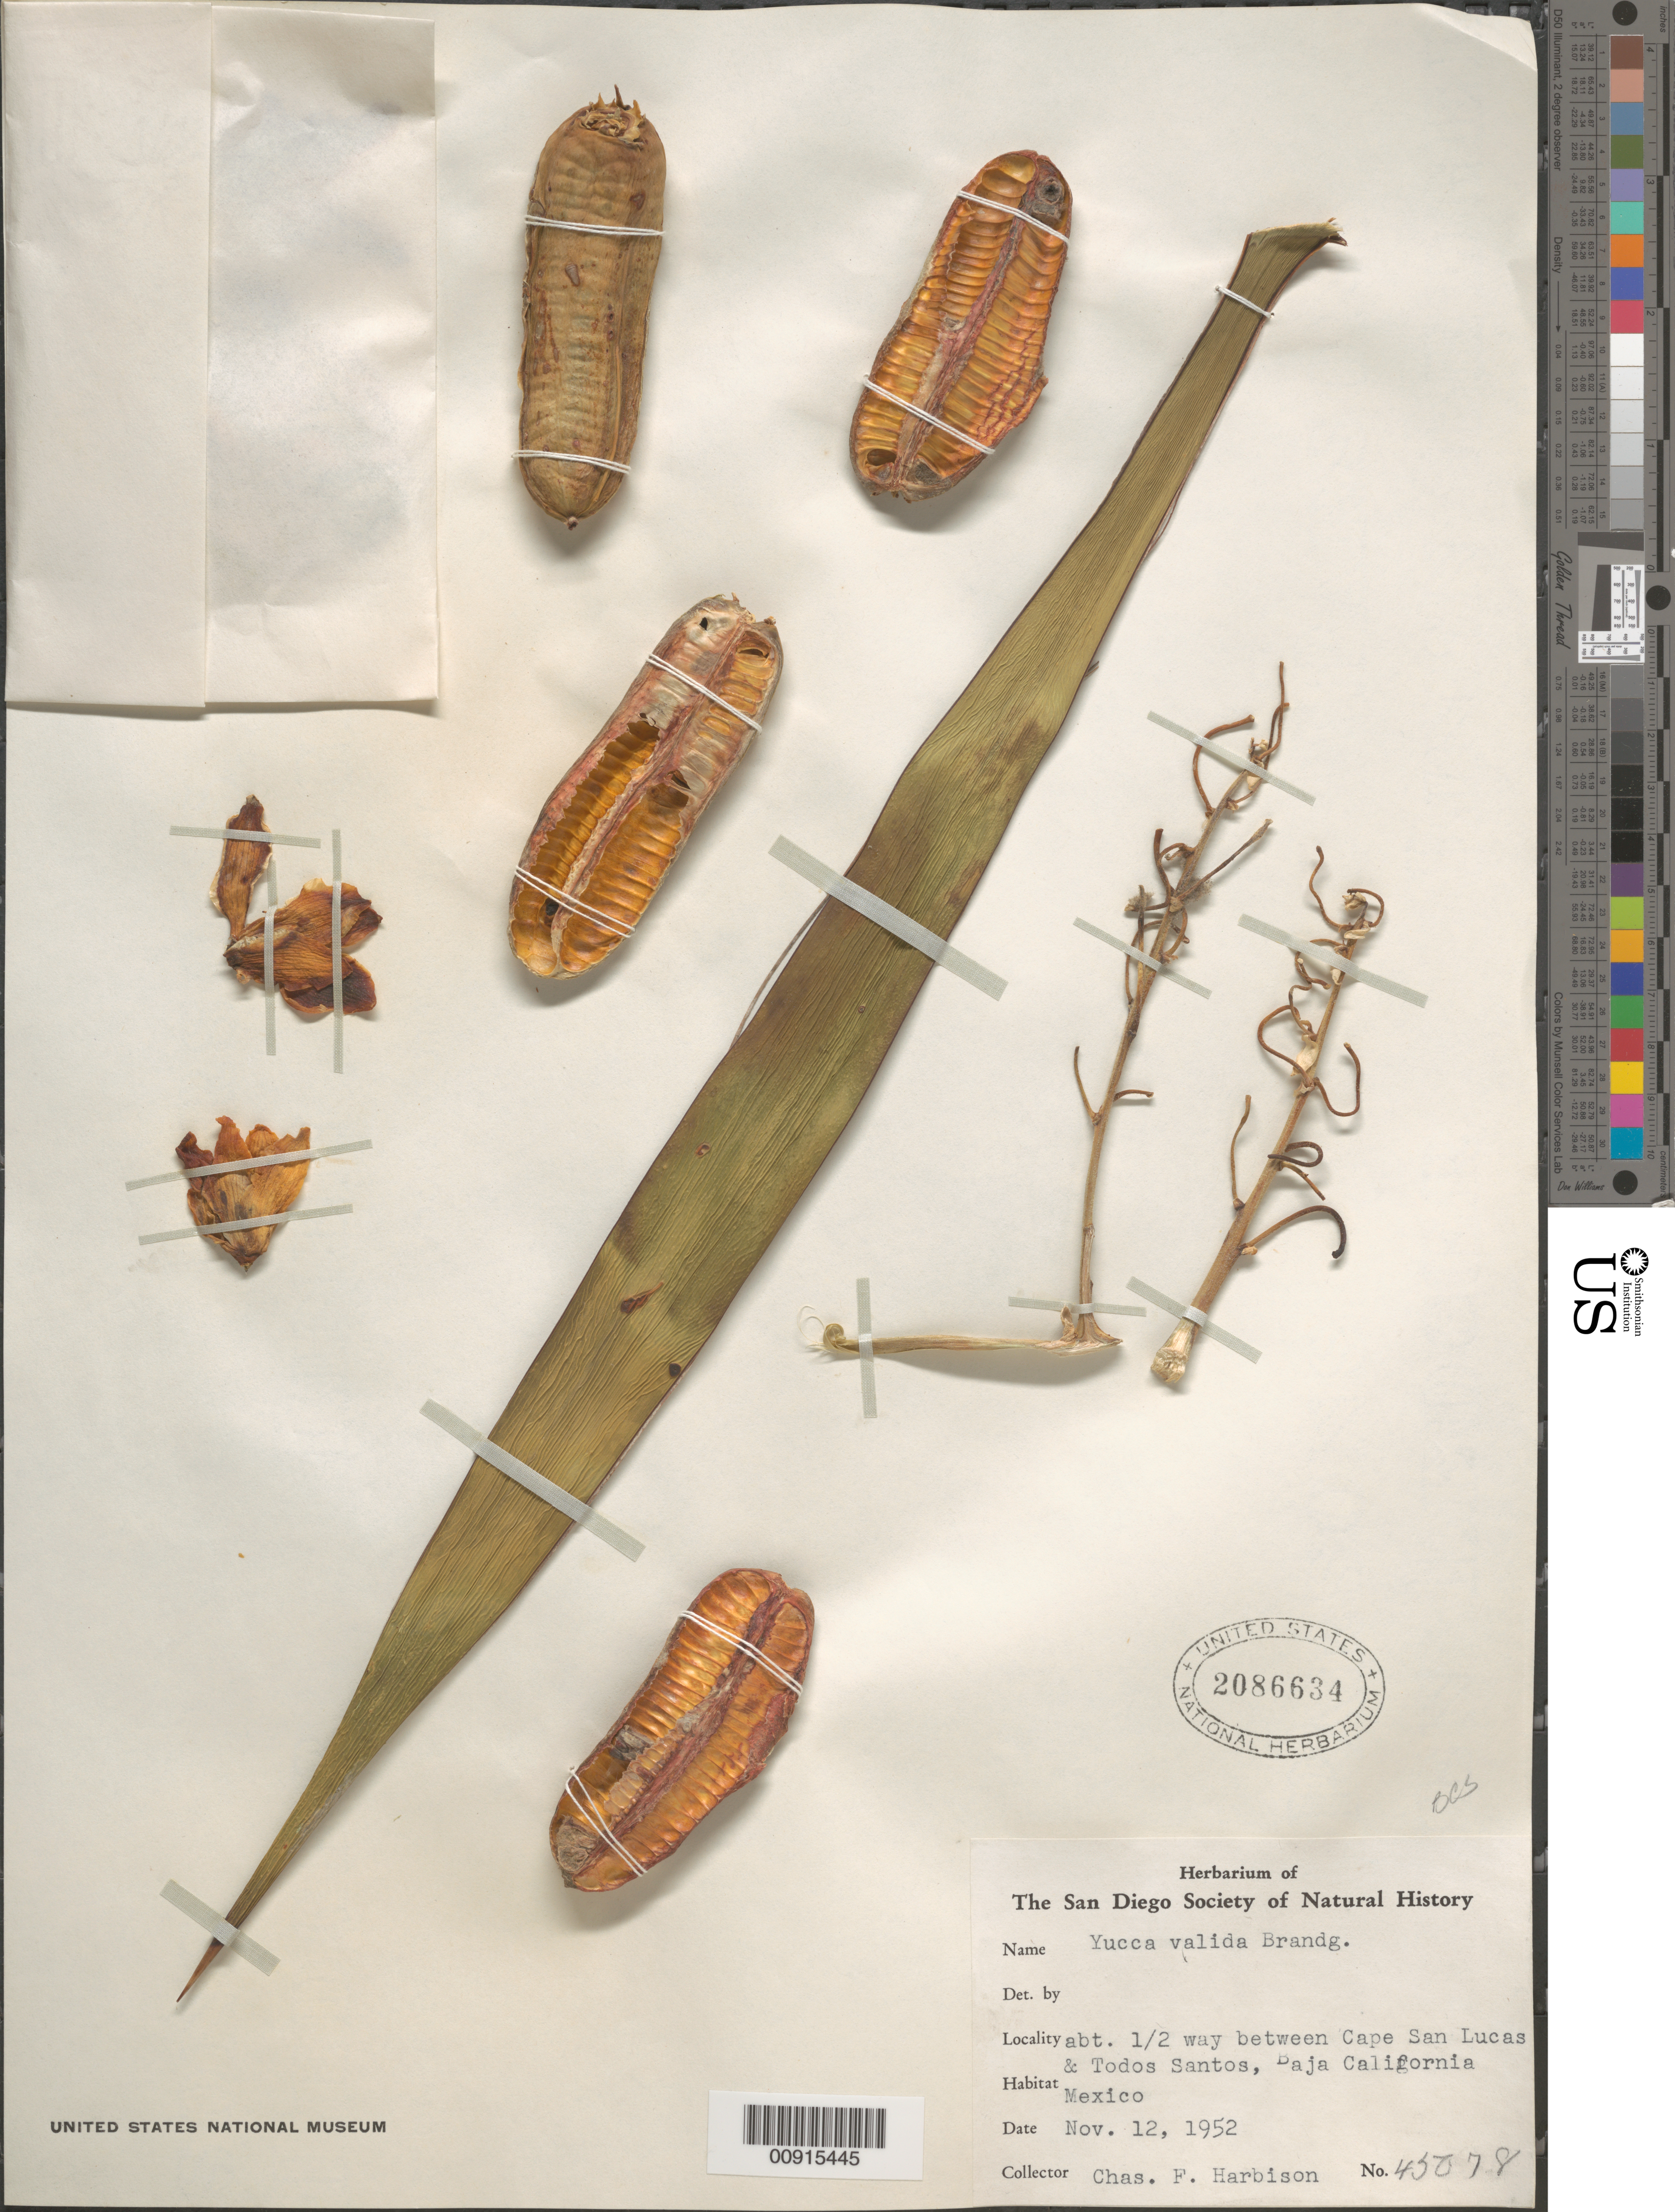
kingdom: Plantae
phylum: Tracheophyta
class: Liliopsida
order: Asparagales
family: Asparagaceae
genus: Yucca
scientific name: Yucca valida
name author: Brandegee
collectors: C. F. Harbison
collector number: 45078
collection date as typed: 12 Nov 1952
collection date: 1952-11-12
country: Mexico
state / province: Baja California Sur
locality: About ½ way between Cape San Lucas & Todos Santos, Baja California.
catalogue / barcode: US 2086634